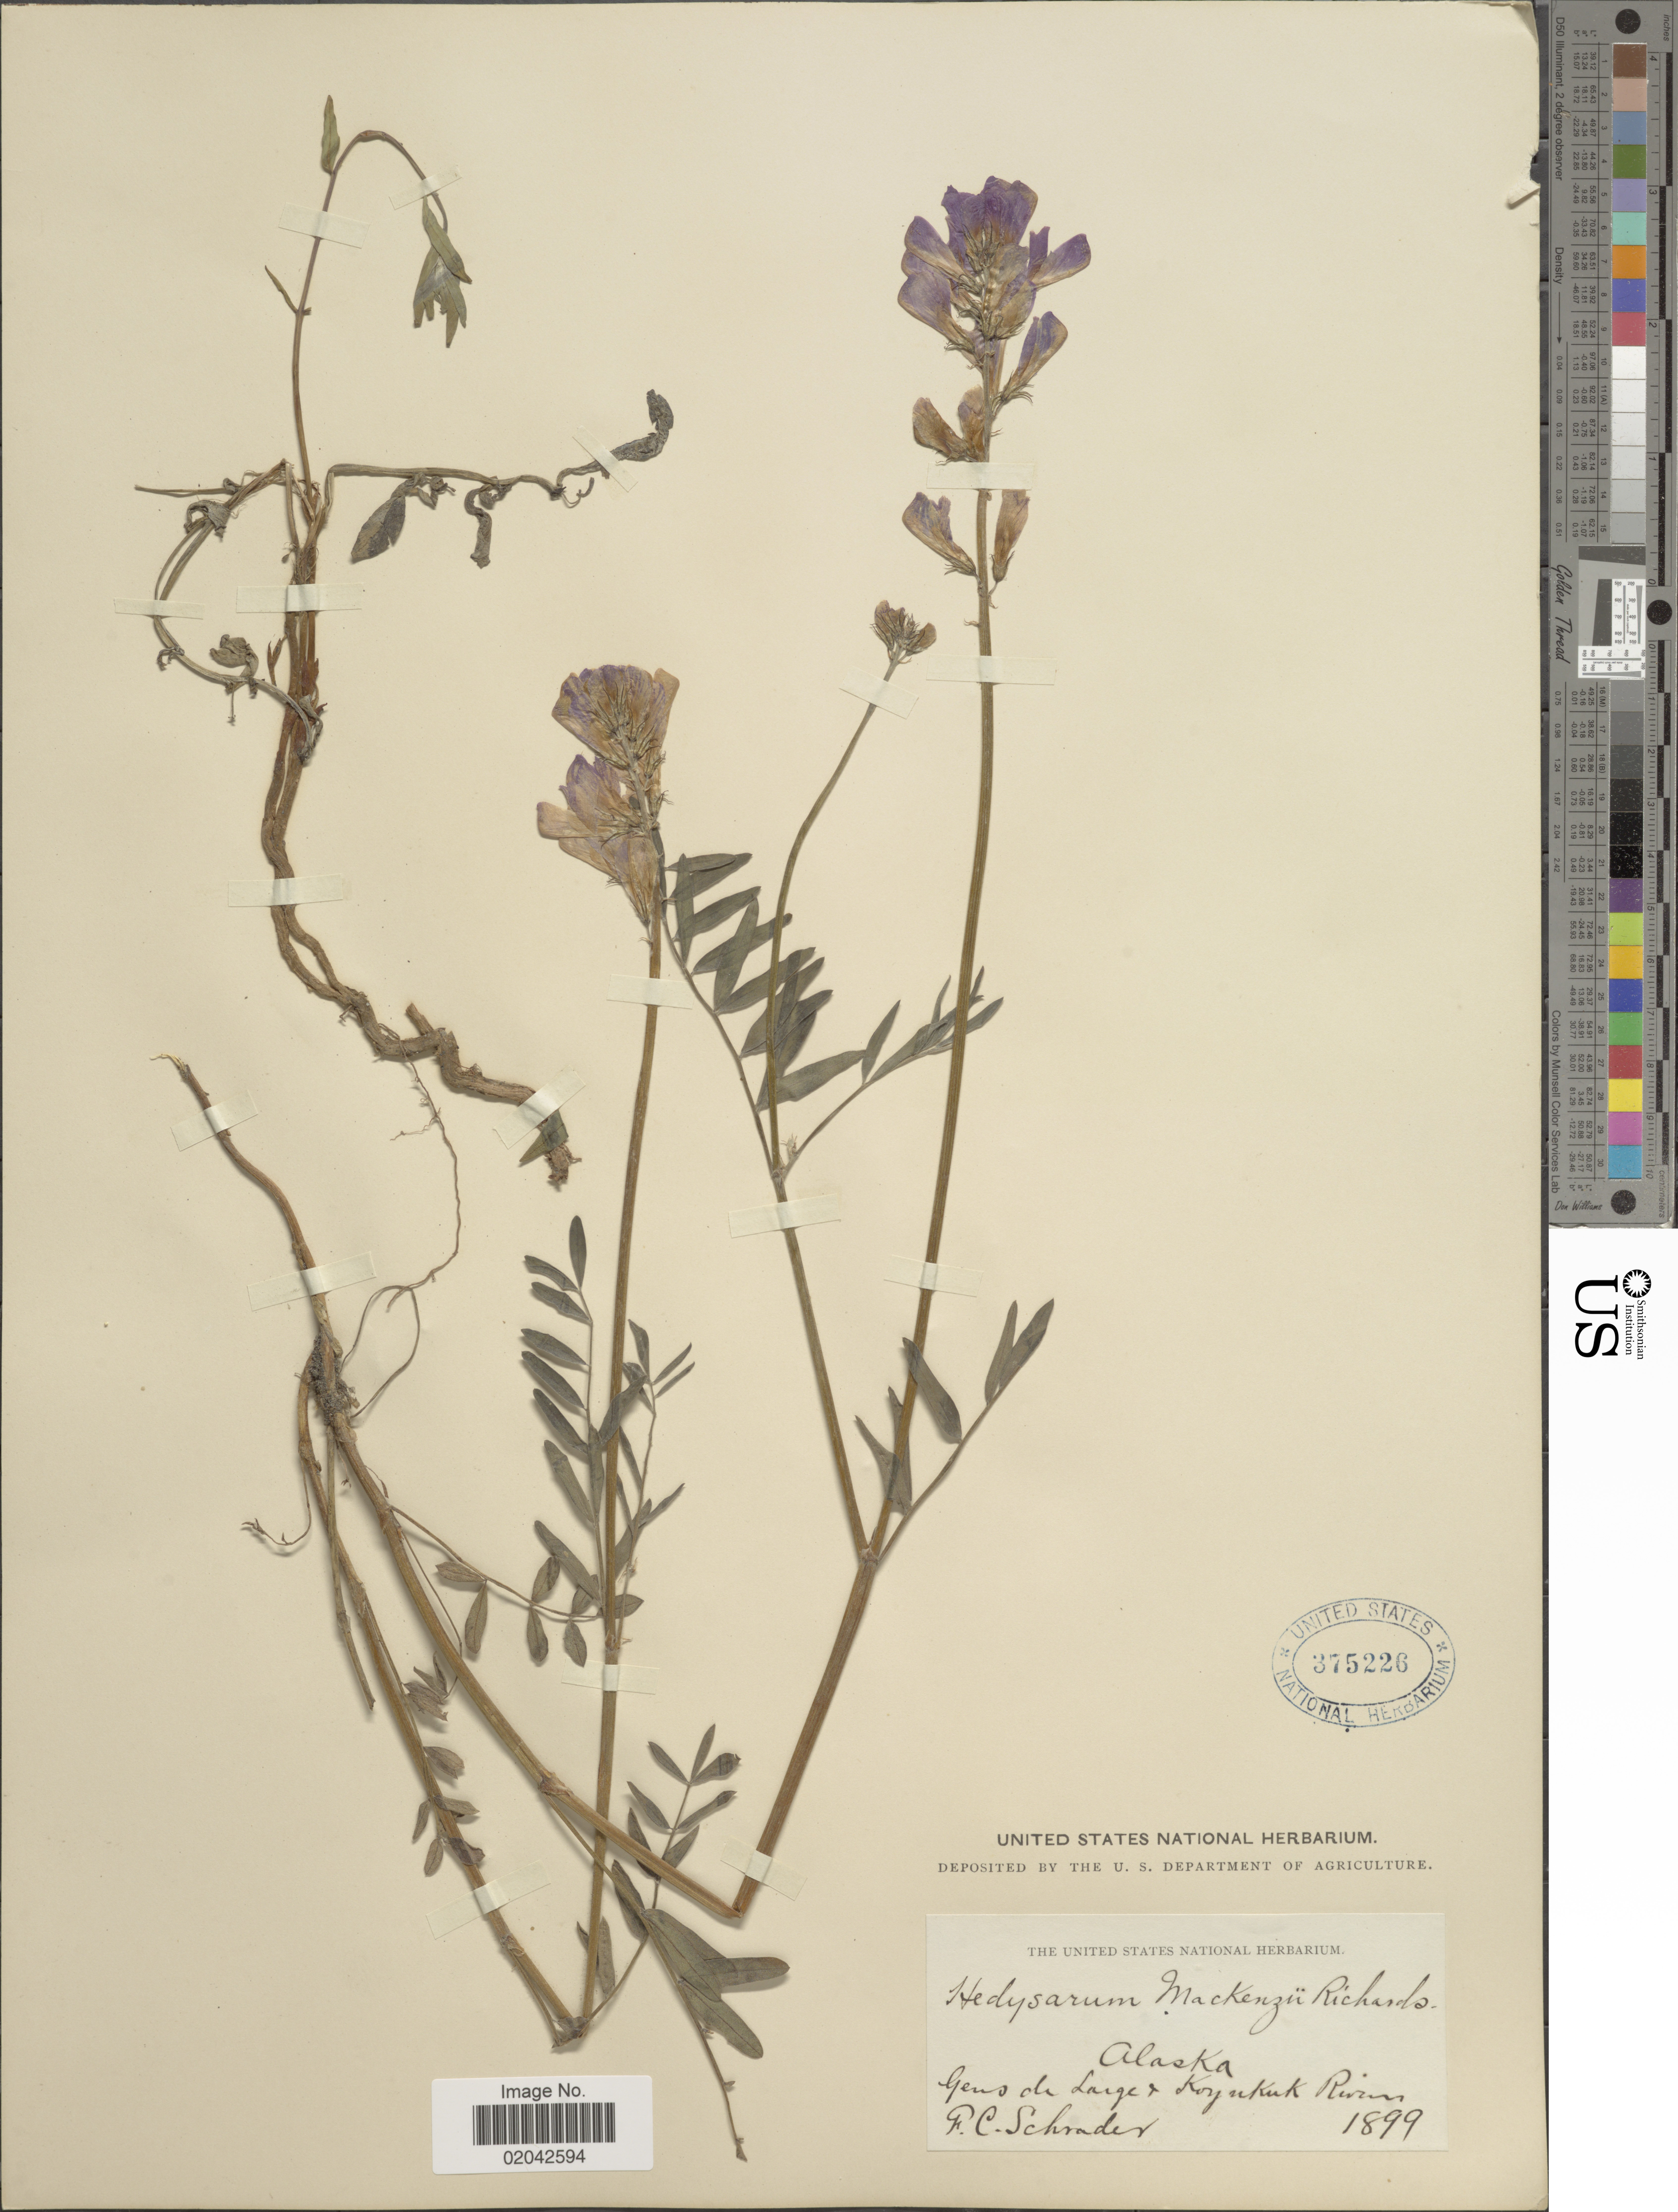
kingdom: Plantae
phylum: Tracheophyta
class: Magnoliopsida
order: Fabales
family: Fabaceae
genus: Hedysarum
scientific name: Hedysarum mackenziei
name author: Richardson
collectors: F. C. Schrader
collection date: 1899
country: United States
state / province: Alaska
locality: Gens de Large + Koyukuk Rivers.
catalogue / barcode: US 375226